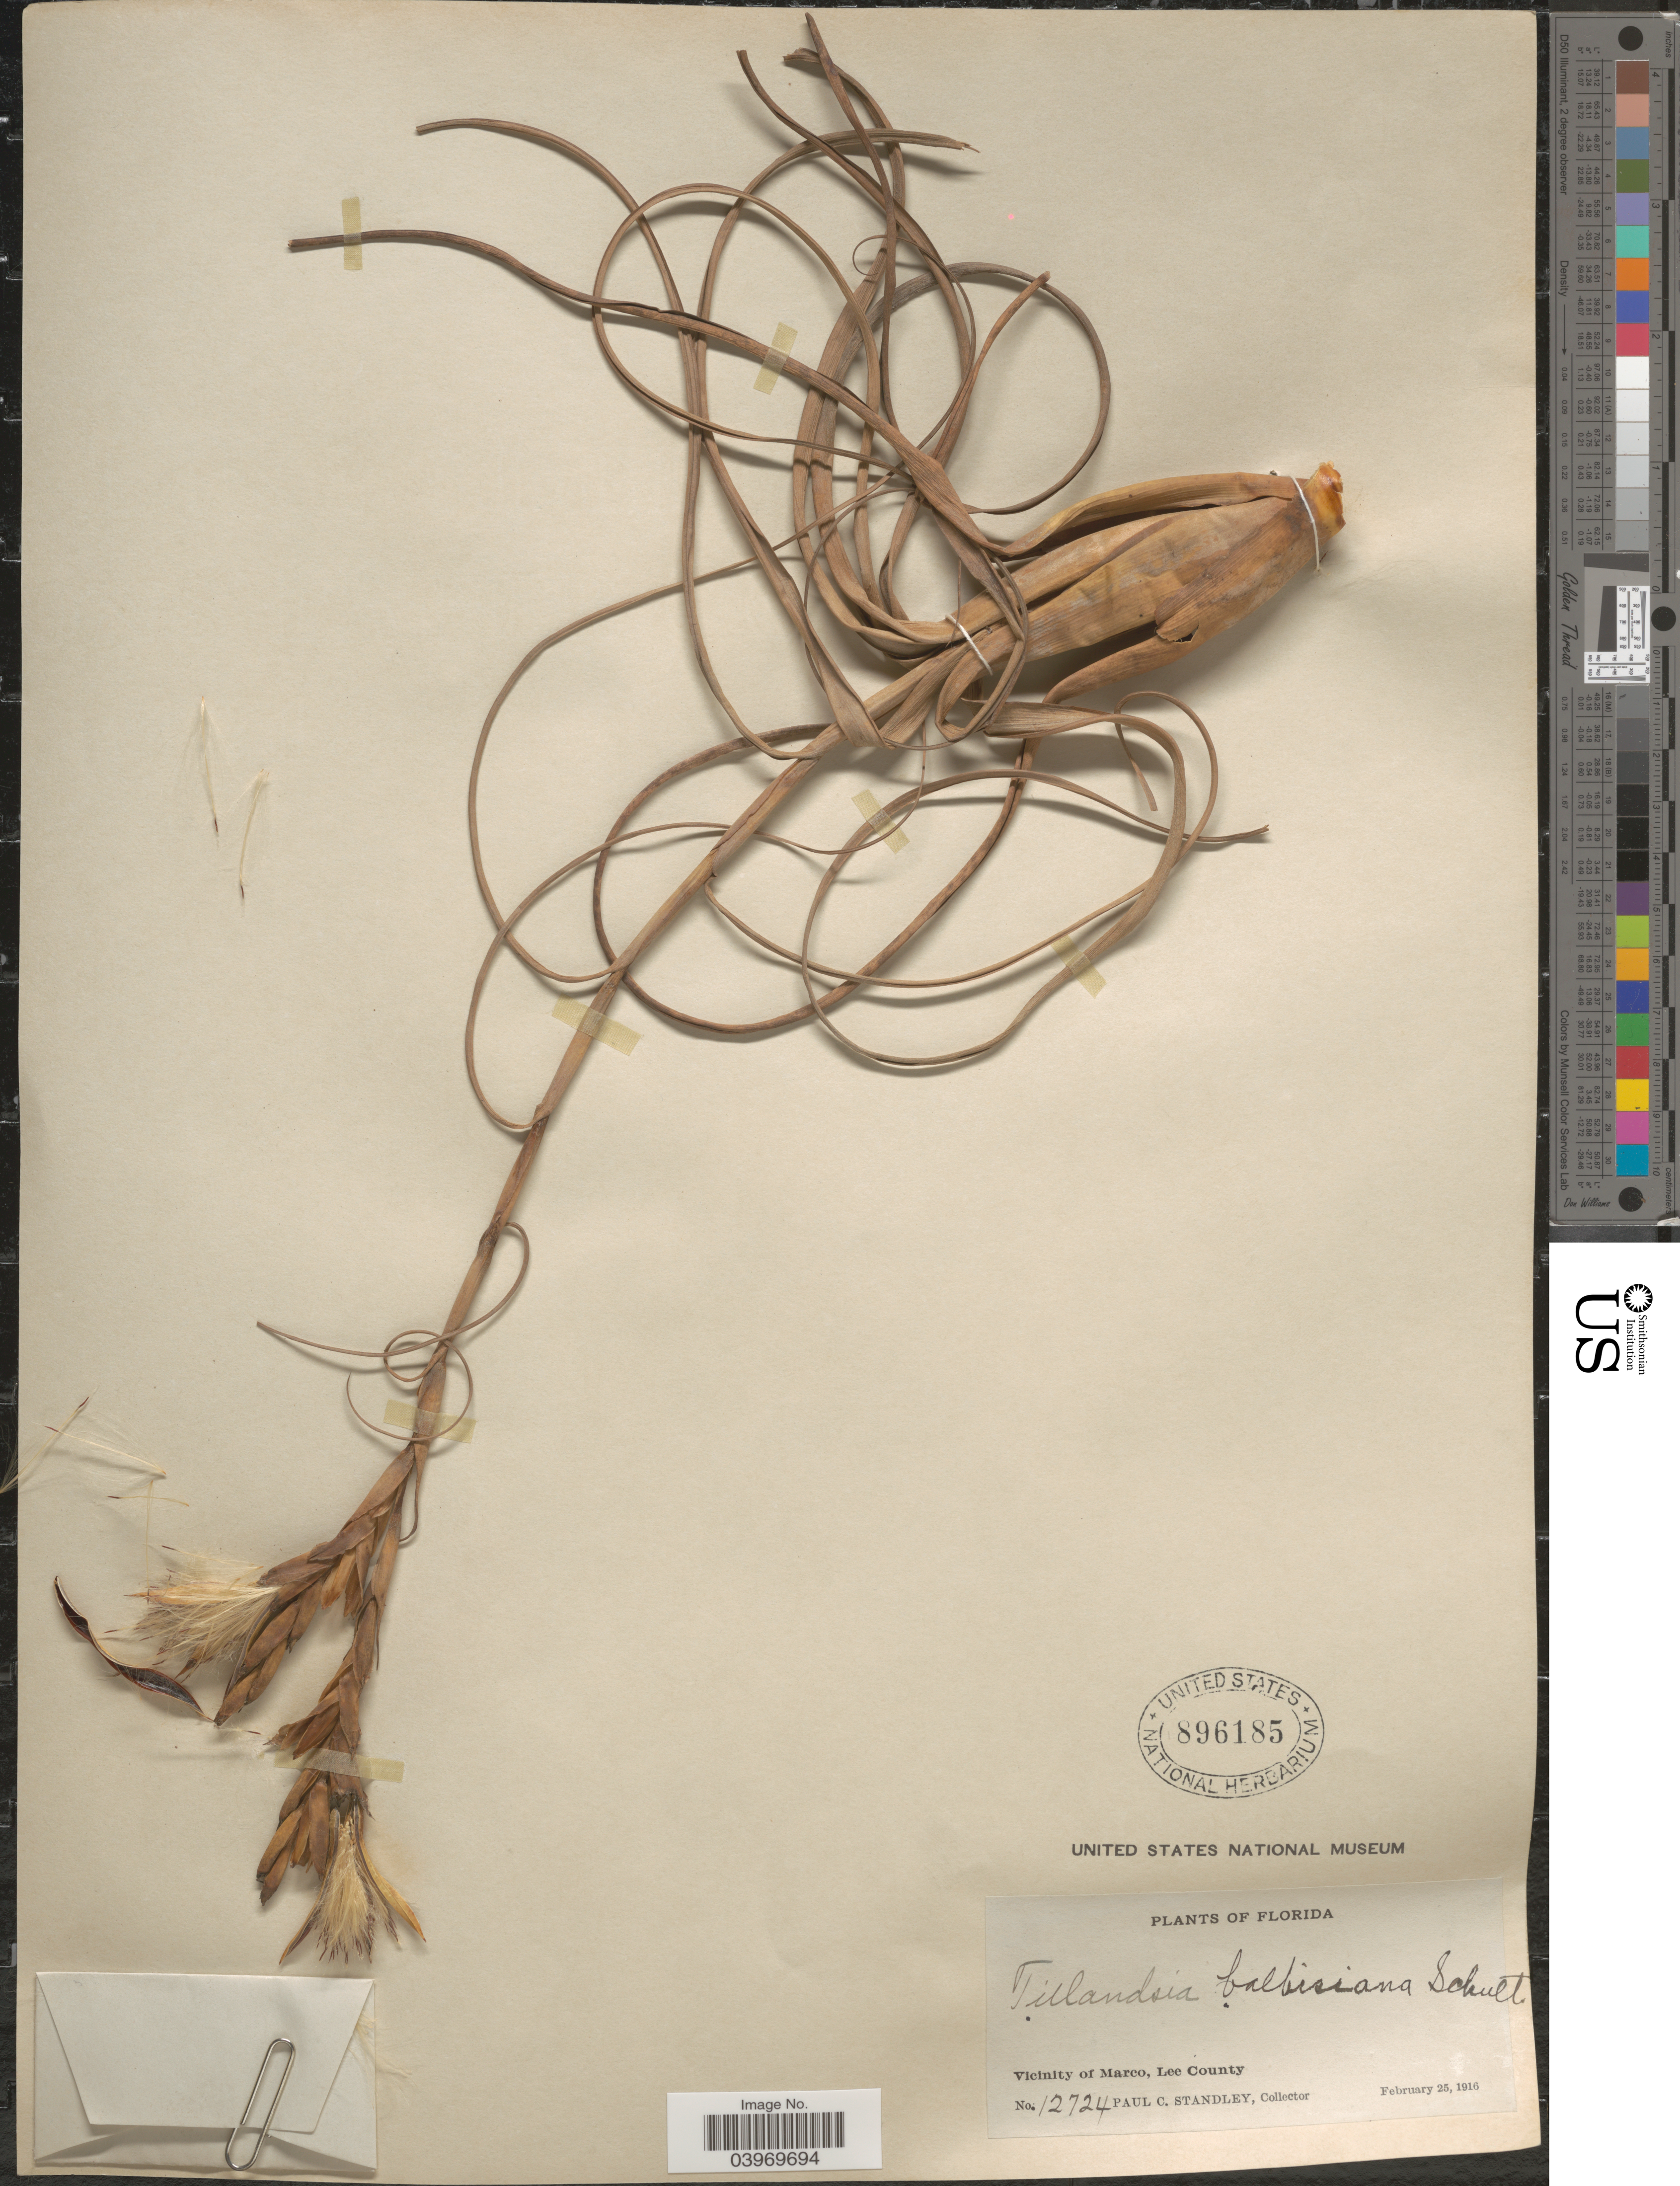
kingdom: Plantae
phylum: Tracheophyta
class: Liliopsida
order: Poales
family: Bromeliaceae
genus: Tillandsia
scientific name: Tillandsia balbisiana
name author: Schult. f.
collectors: P. C. Standley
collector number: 12724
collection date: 1916-02-25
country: United States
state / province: Florida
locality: Vicinity of Marco, Lee County.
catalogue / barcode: US 896185